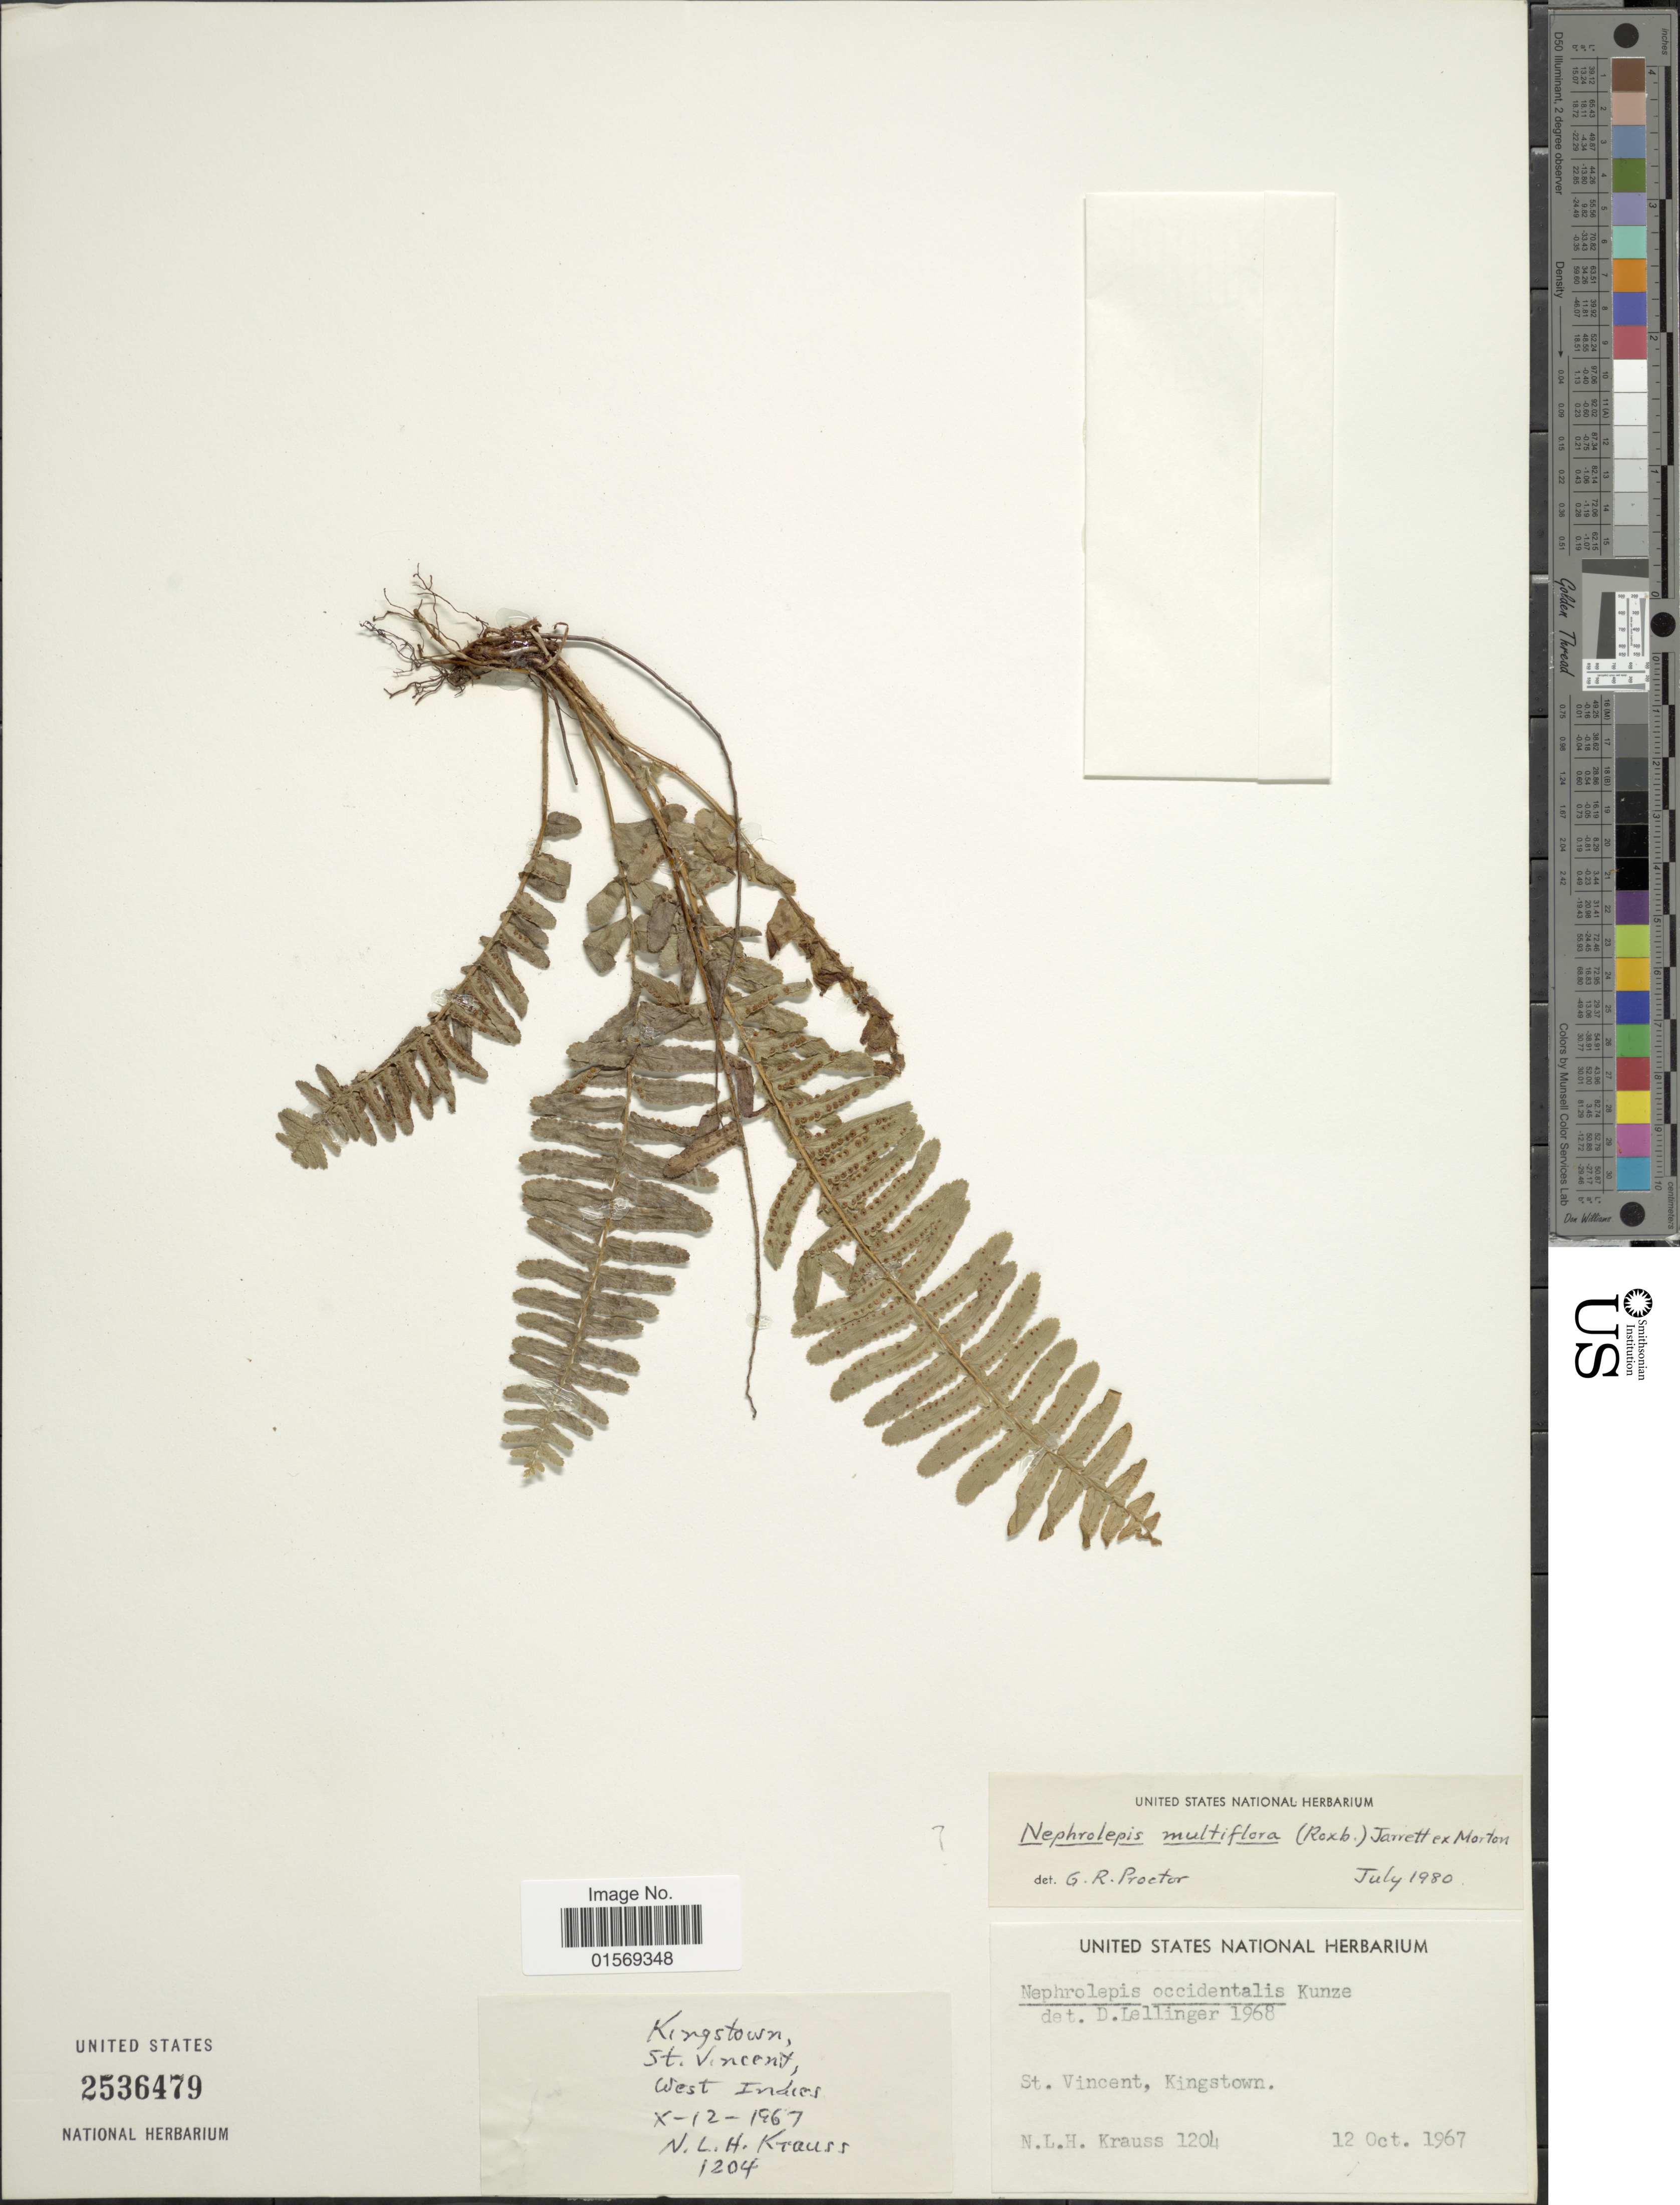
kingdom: Plantae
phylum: Tracheophyta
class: Polypodiopsida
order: Polypodiales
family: Nephrolepidaceae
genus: Nephrolepis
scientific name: Nephrolepis biserrata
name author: (Sw.) Schott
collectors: N. Krauss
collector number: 1204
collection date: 1967-10-12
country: St. Vincent - Grenadines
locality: St. Vincent,Kingstown, West Indies.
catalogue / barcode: US 2536479